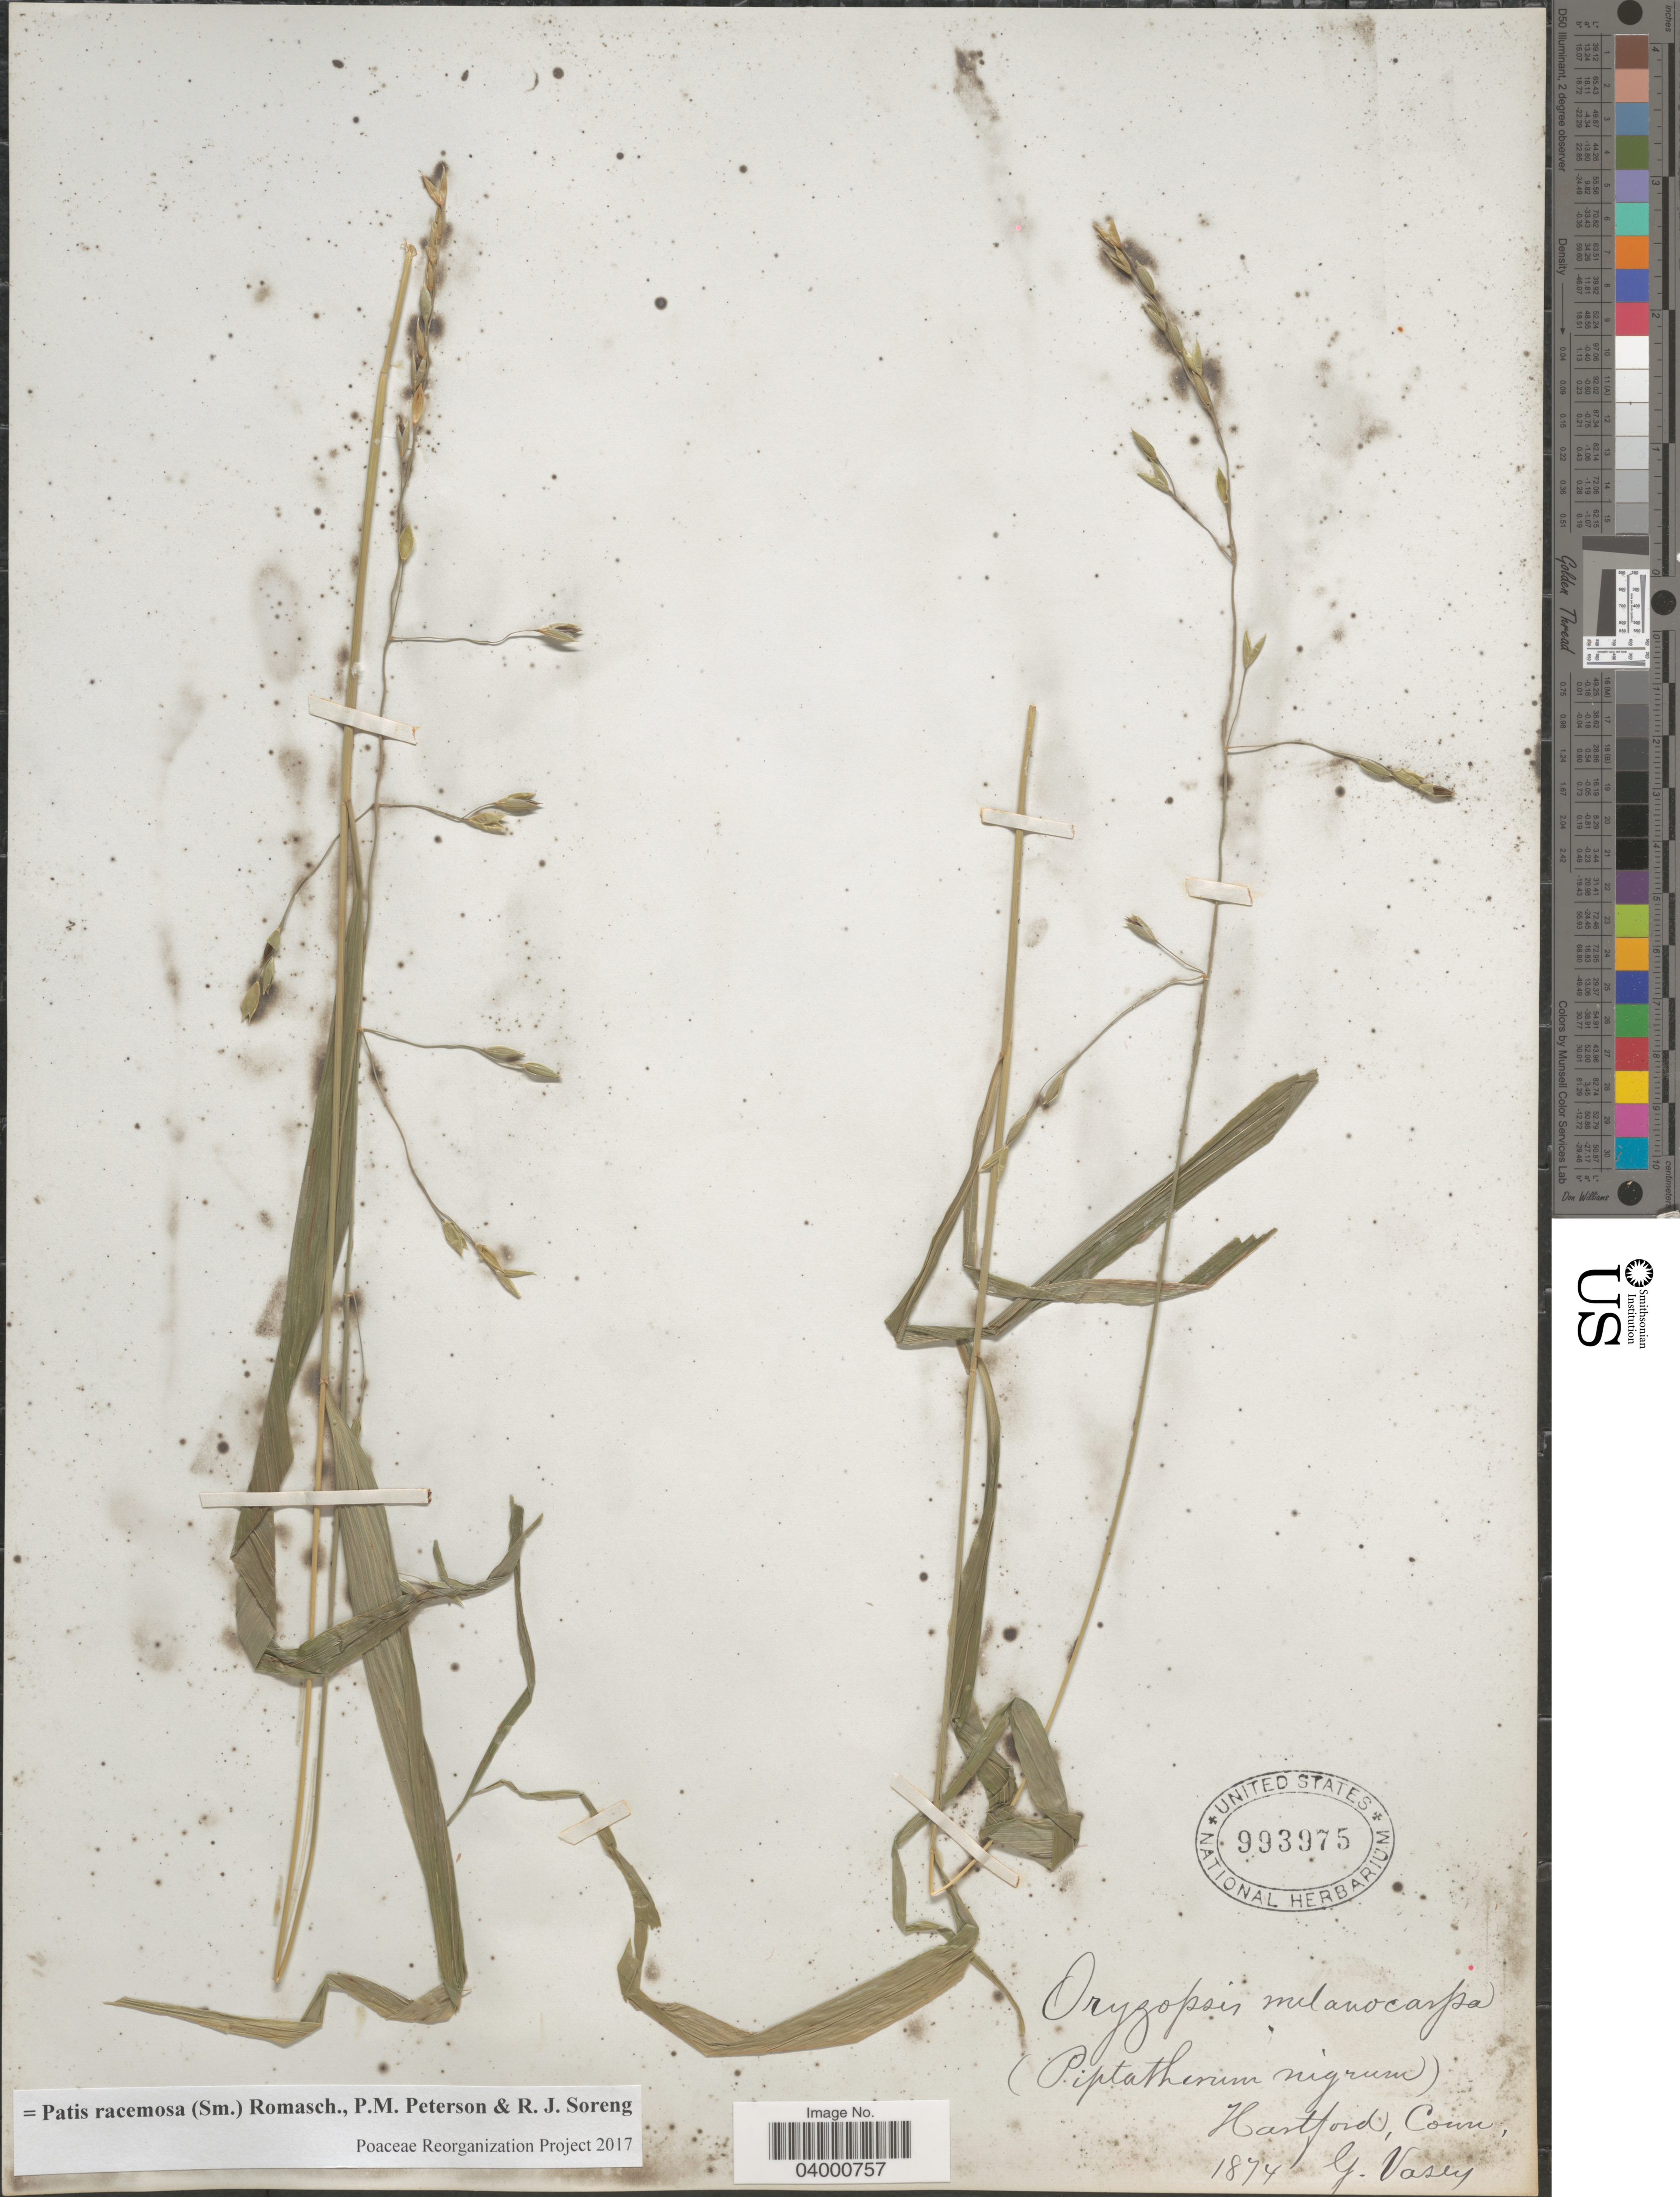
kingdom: Plantae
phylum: Tracheophyta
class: Liliopsida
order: Poales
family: Poaceae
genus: Patis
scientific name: Patis racemosa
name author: (Sm.) Romasch. et al.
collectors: G. Vasey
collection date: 1874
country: United States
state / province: Connecticut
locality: Hartford.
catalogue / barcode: US 993975